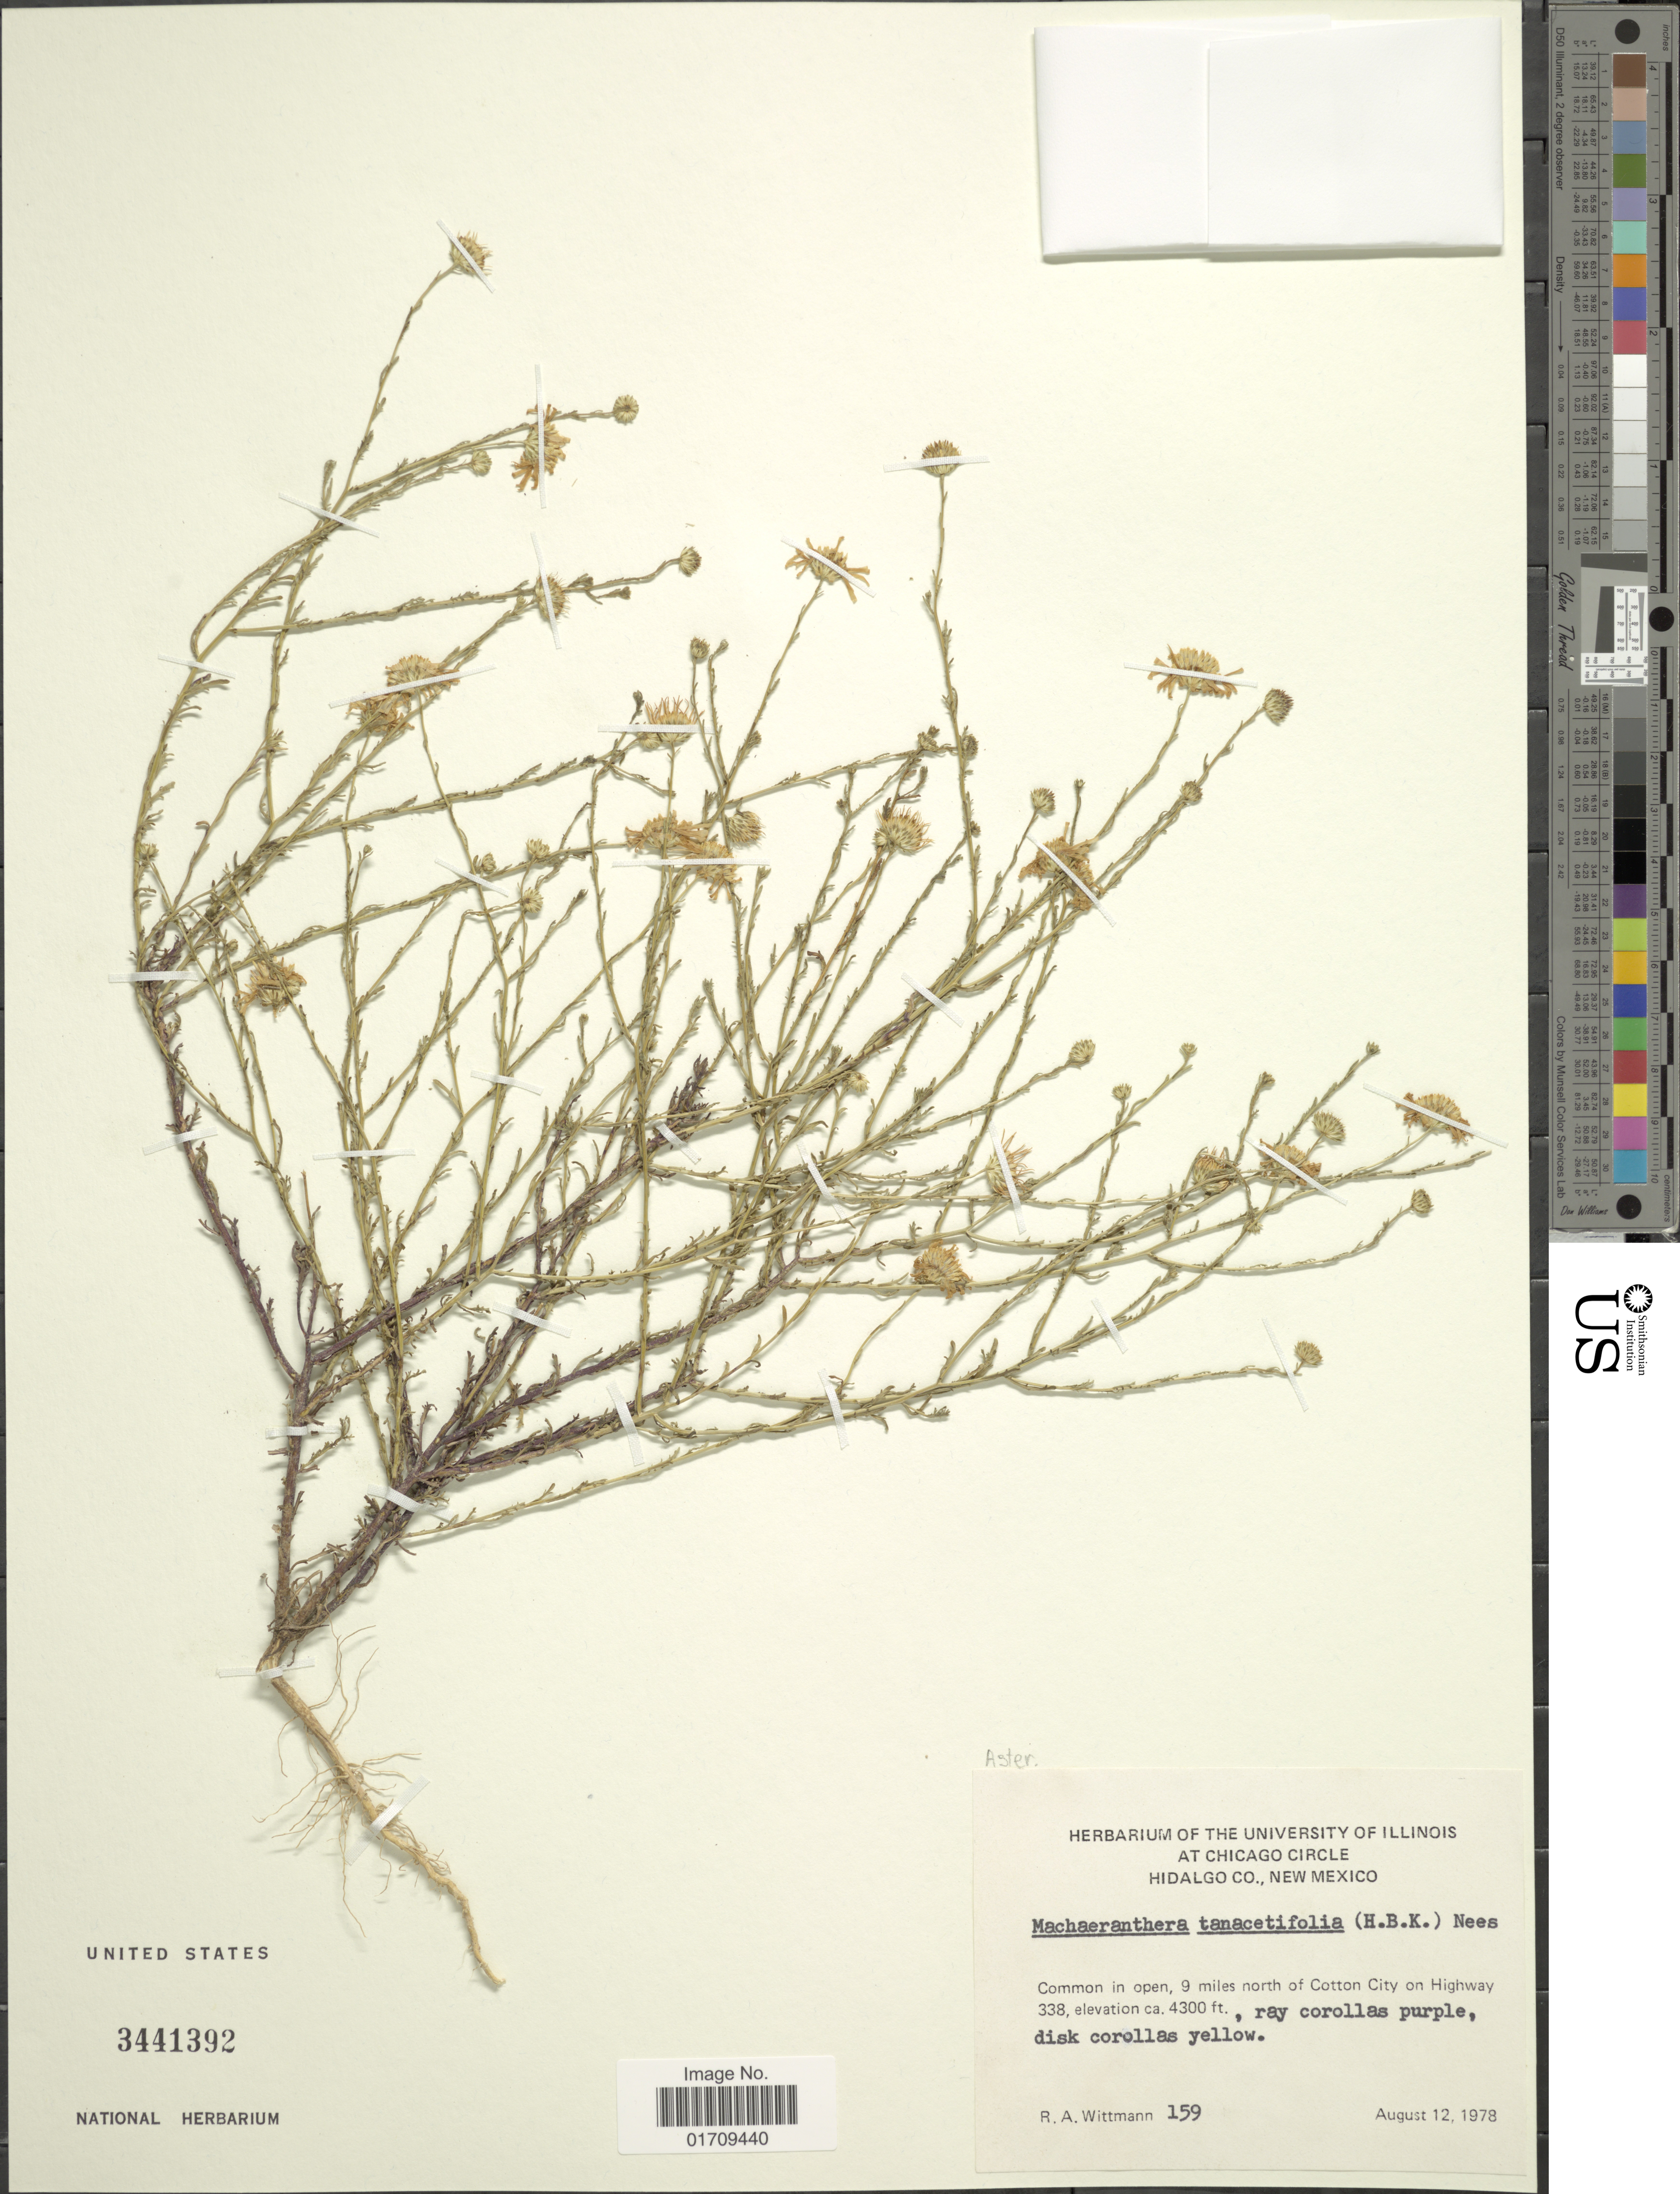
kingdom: Plantae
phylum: Tracheophyta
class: Magnoliopsida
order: Asterales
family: Asteraceae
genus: Machaeranthera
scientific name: Machaeranthera tanacetifolia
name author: (Kunth) Nees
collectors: R. Wittmann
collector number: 159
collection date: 1978-08-12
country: United States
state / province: New Mexico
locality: Hidalgo Co., 9 miles north of Cotton City on Highway 338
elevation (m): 1311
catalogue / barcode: US 3441392